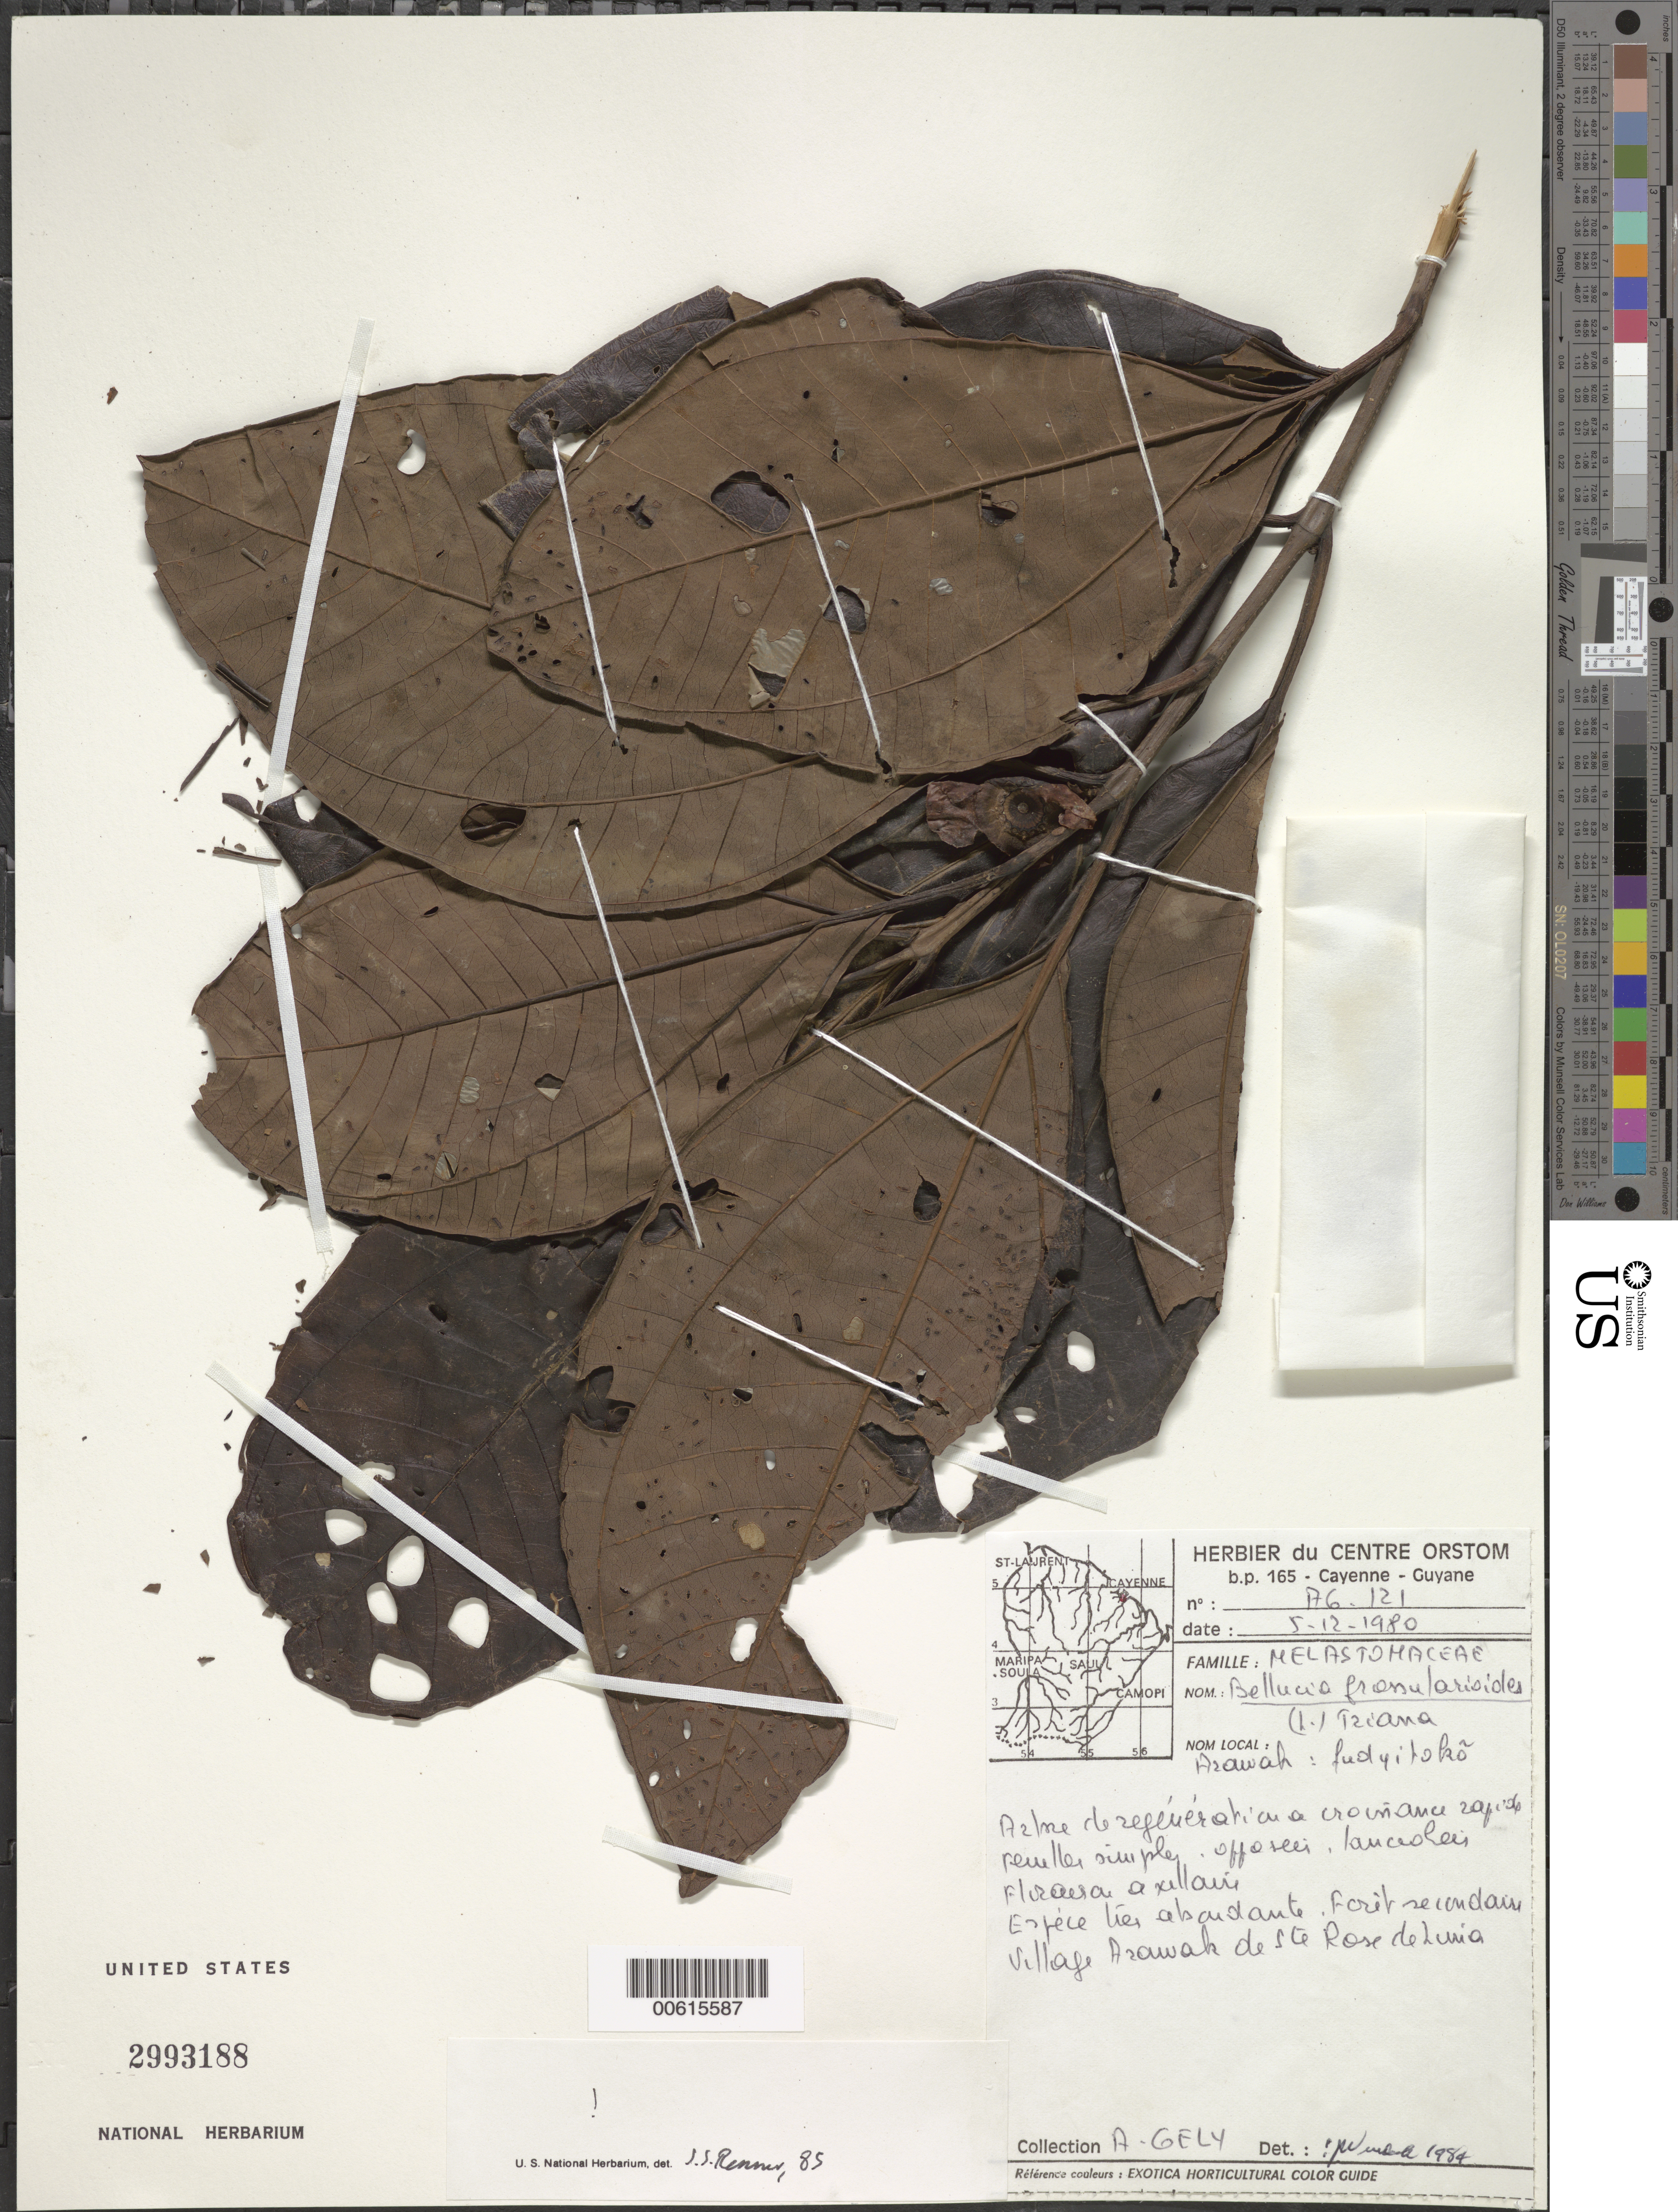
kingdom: Plantae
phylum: Tracheophyta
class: Magnoliopsida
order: Myrtales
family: Melastomataceae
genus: Bellucia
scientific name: Bellucia grossularioides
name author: (L.) Triana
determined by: Renner, S. S.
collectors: A. Gelly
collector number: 121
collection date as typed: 5-Dec-80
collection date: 1980-12-05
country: French Guiana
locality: Arawak Sainte Rose de Lima Village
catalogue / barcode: US 2993188